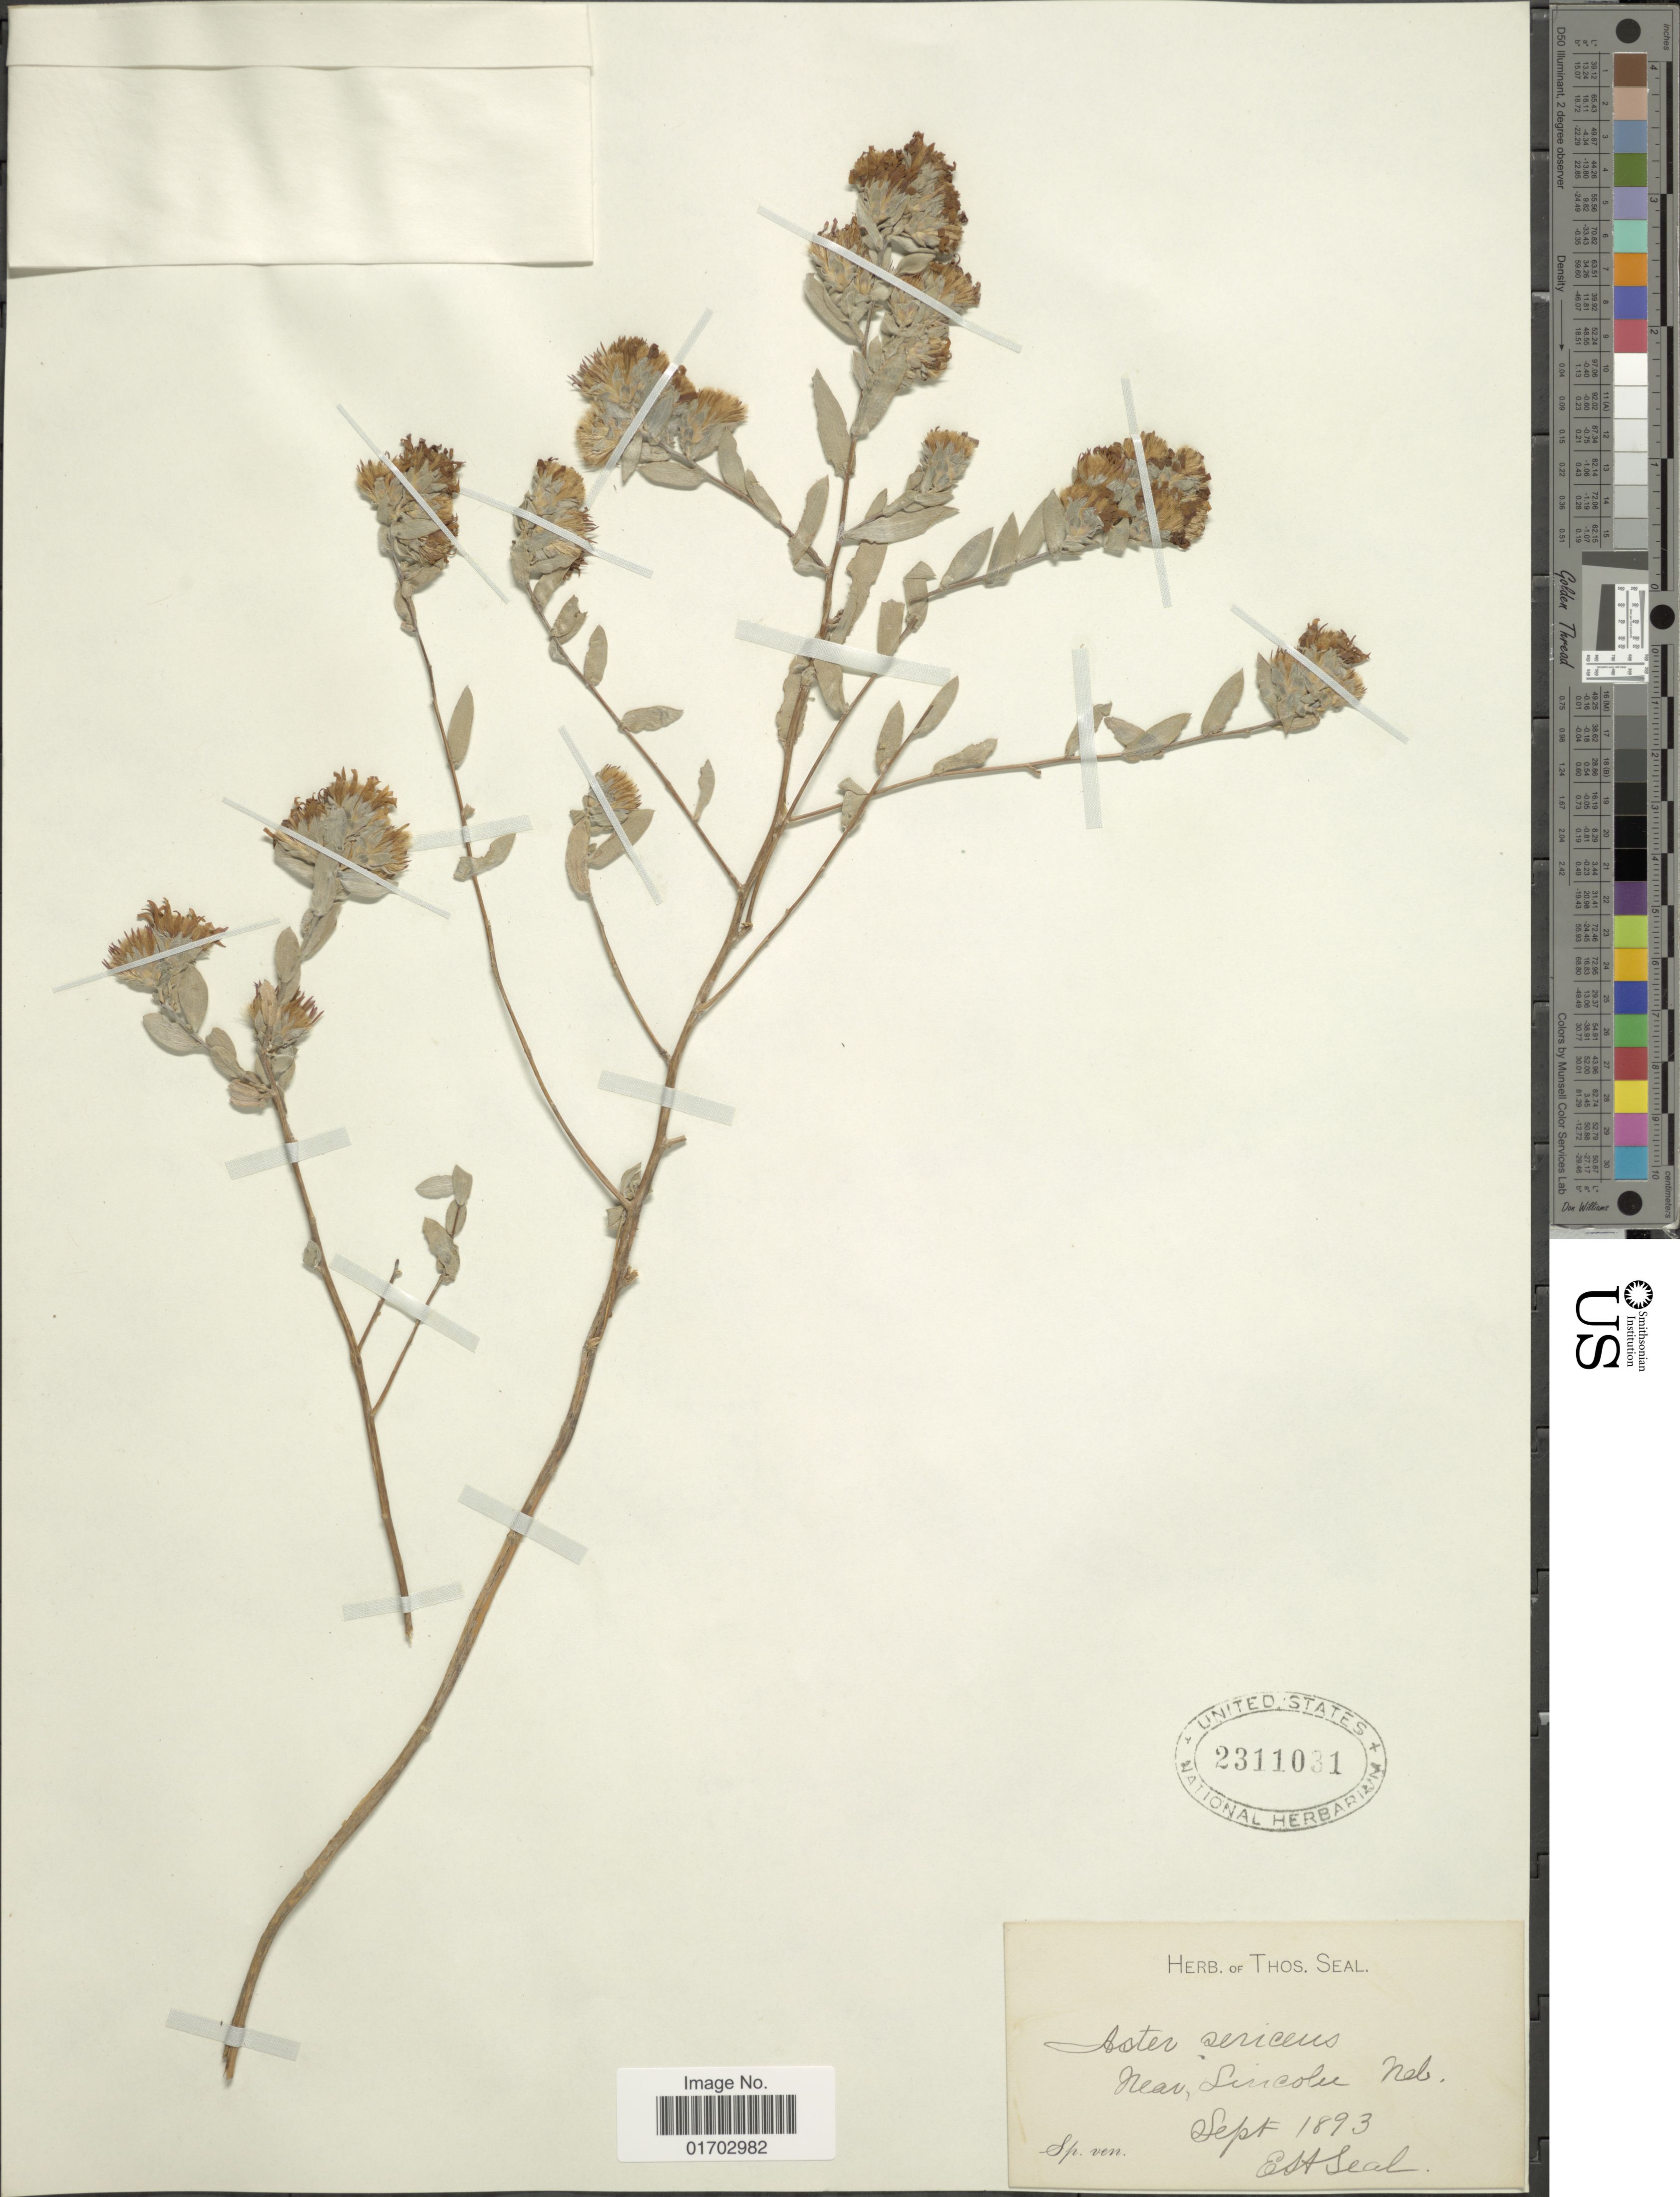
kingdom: Plantae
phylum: Tracheophyta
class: Magnoliopsida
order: Asterales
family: Asteraceae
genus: Symphyotrichum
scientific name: Symphyotrichum sericeum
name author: (Vent.) G.L. Nesom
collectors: E. Seal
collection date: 1893-09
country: United States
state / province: Nebraska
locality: Near Lincoln.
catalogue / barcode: US 2311031